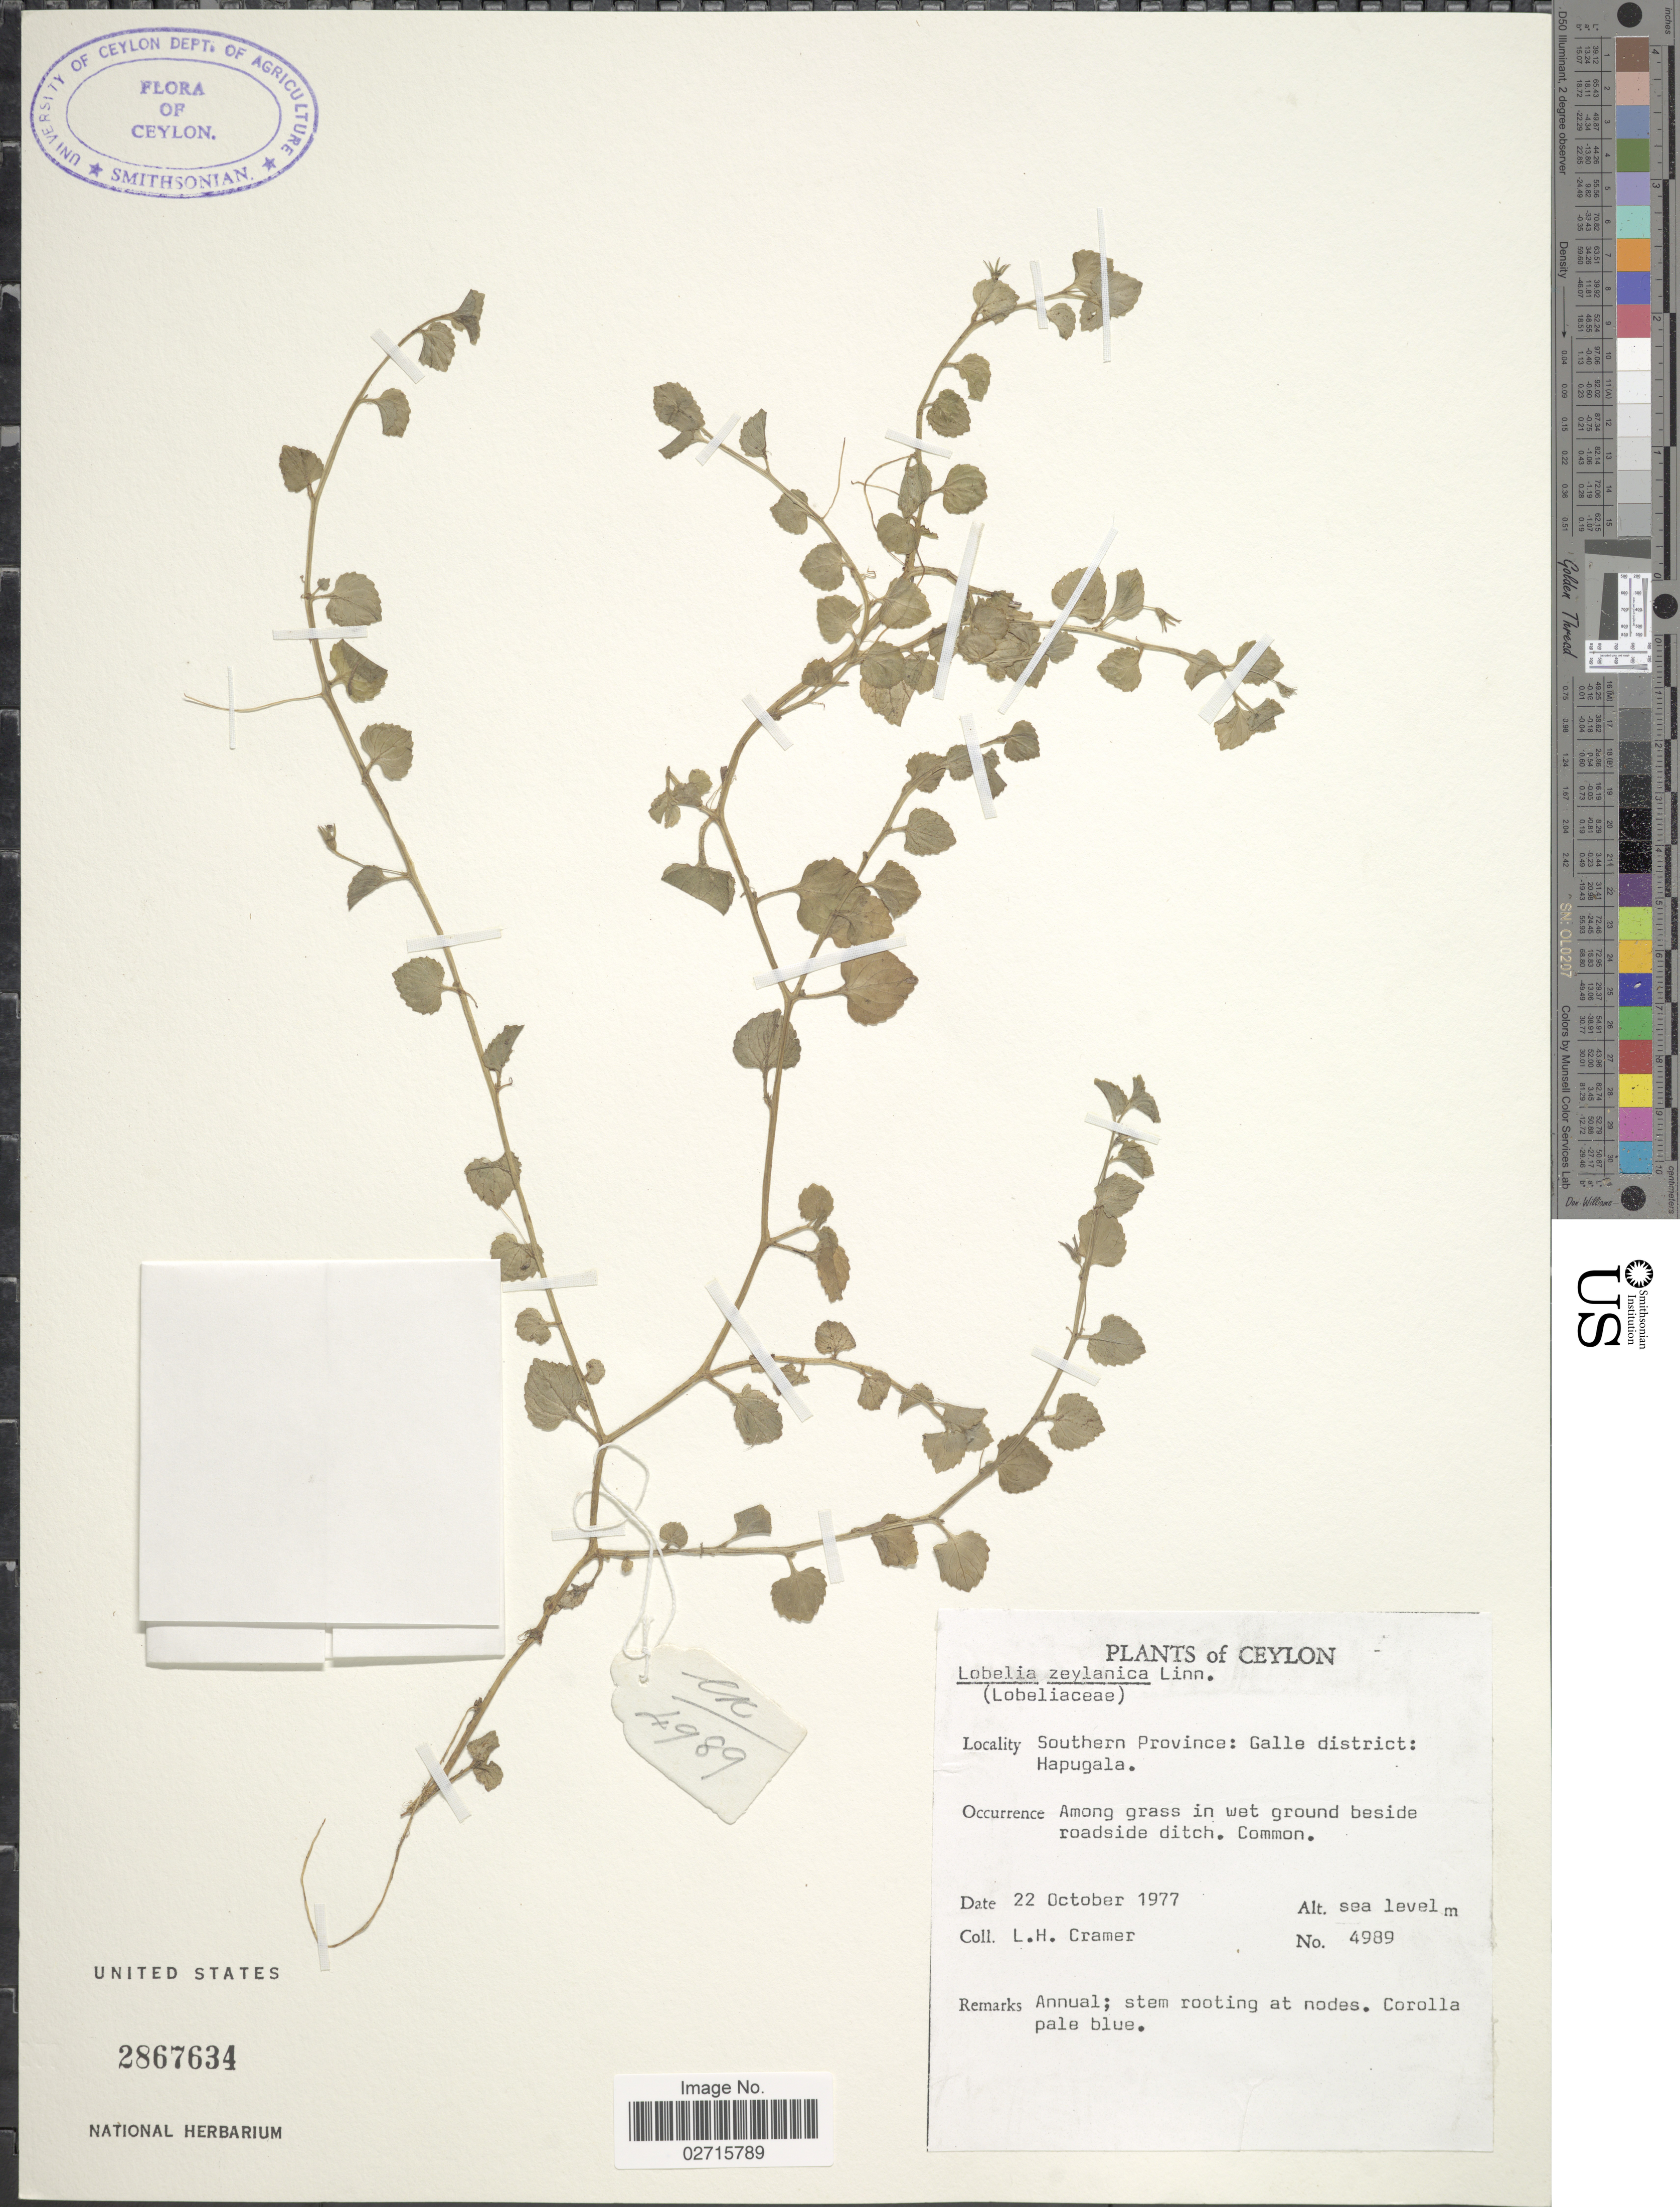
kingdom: Plantae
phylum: Tracheophyta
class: Magnoliopsida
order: Asterales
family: Campanulaceae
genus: Lobelia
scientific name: Lobelia zeylanica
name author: L.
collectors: L. H. Cramer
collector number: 4989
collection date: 1977-10-22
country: Sri Lanka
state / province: Southern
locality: Ceylon. Southern Province: Galle District: Hapugala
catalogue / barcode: US 2867634